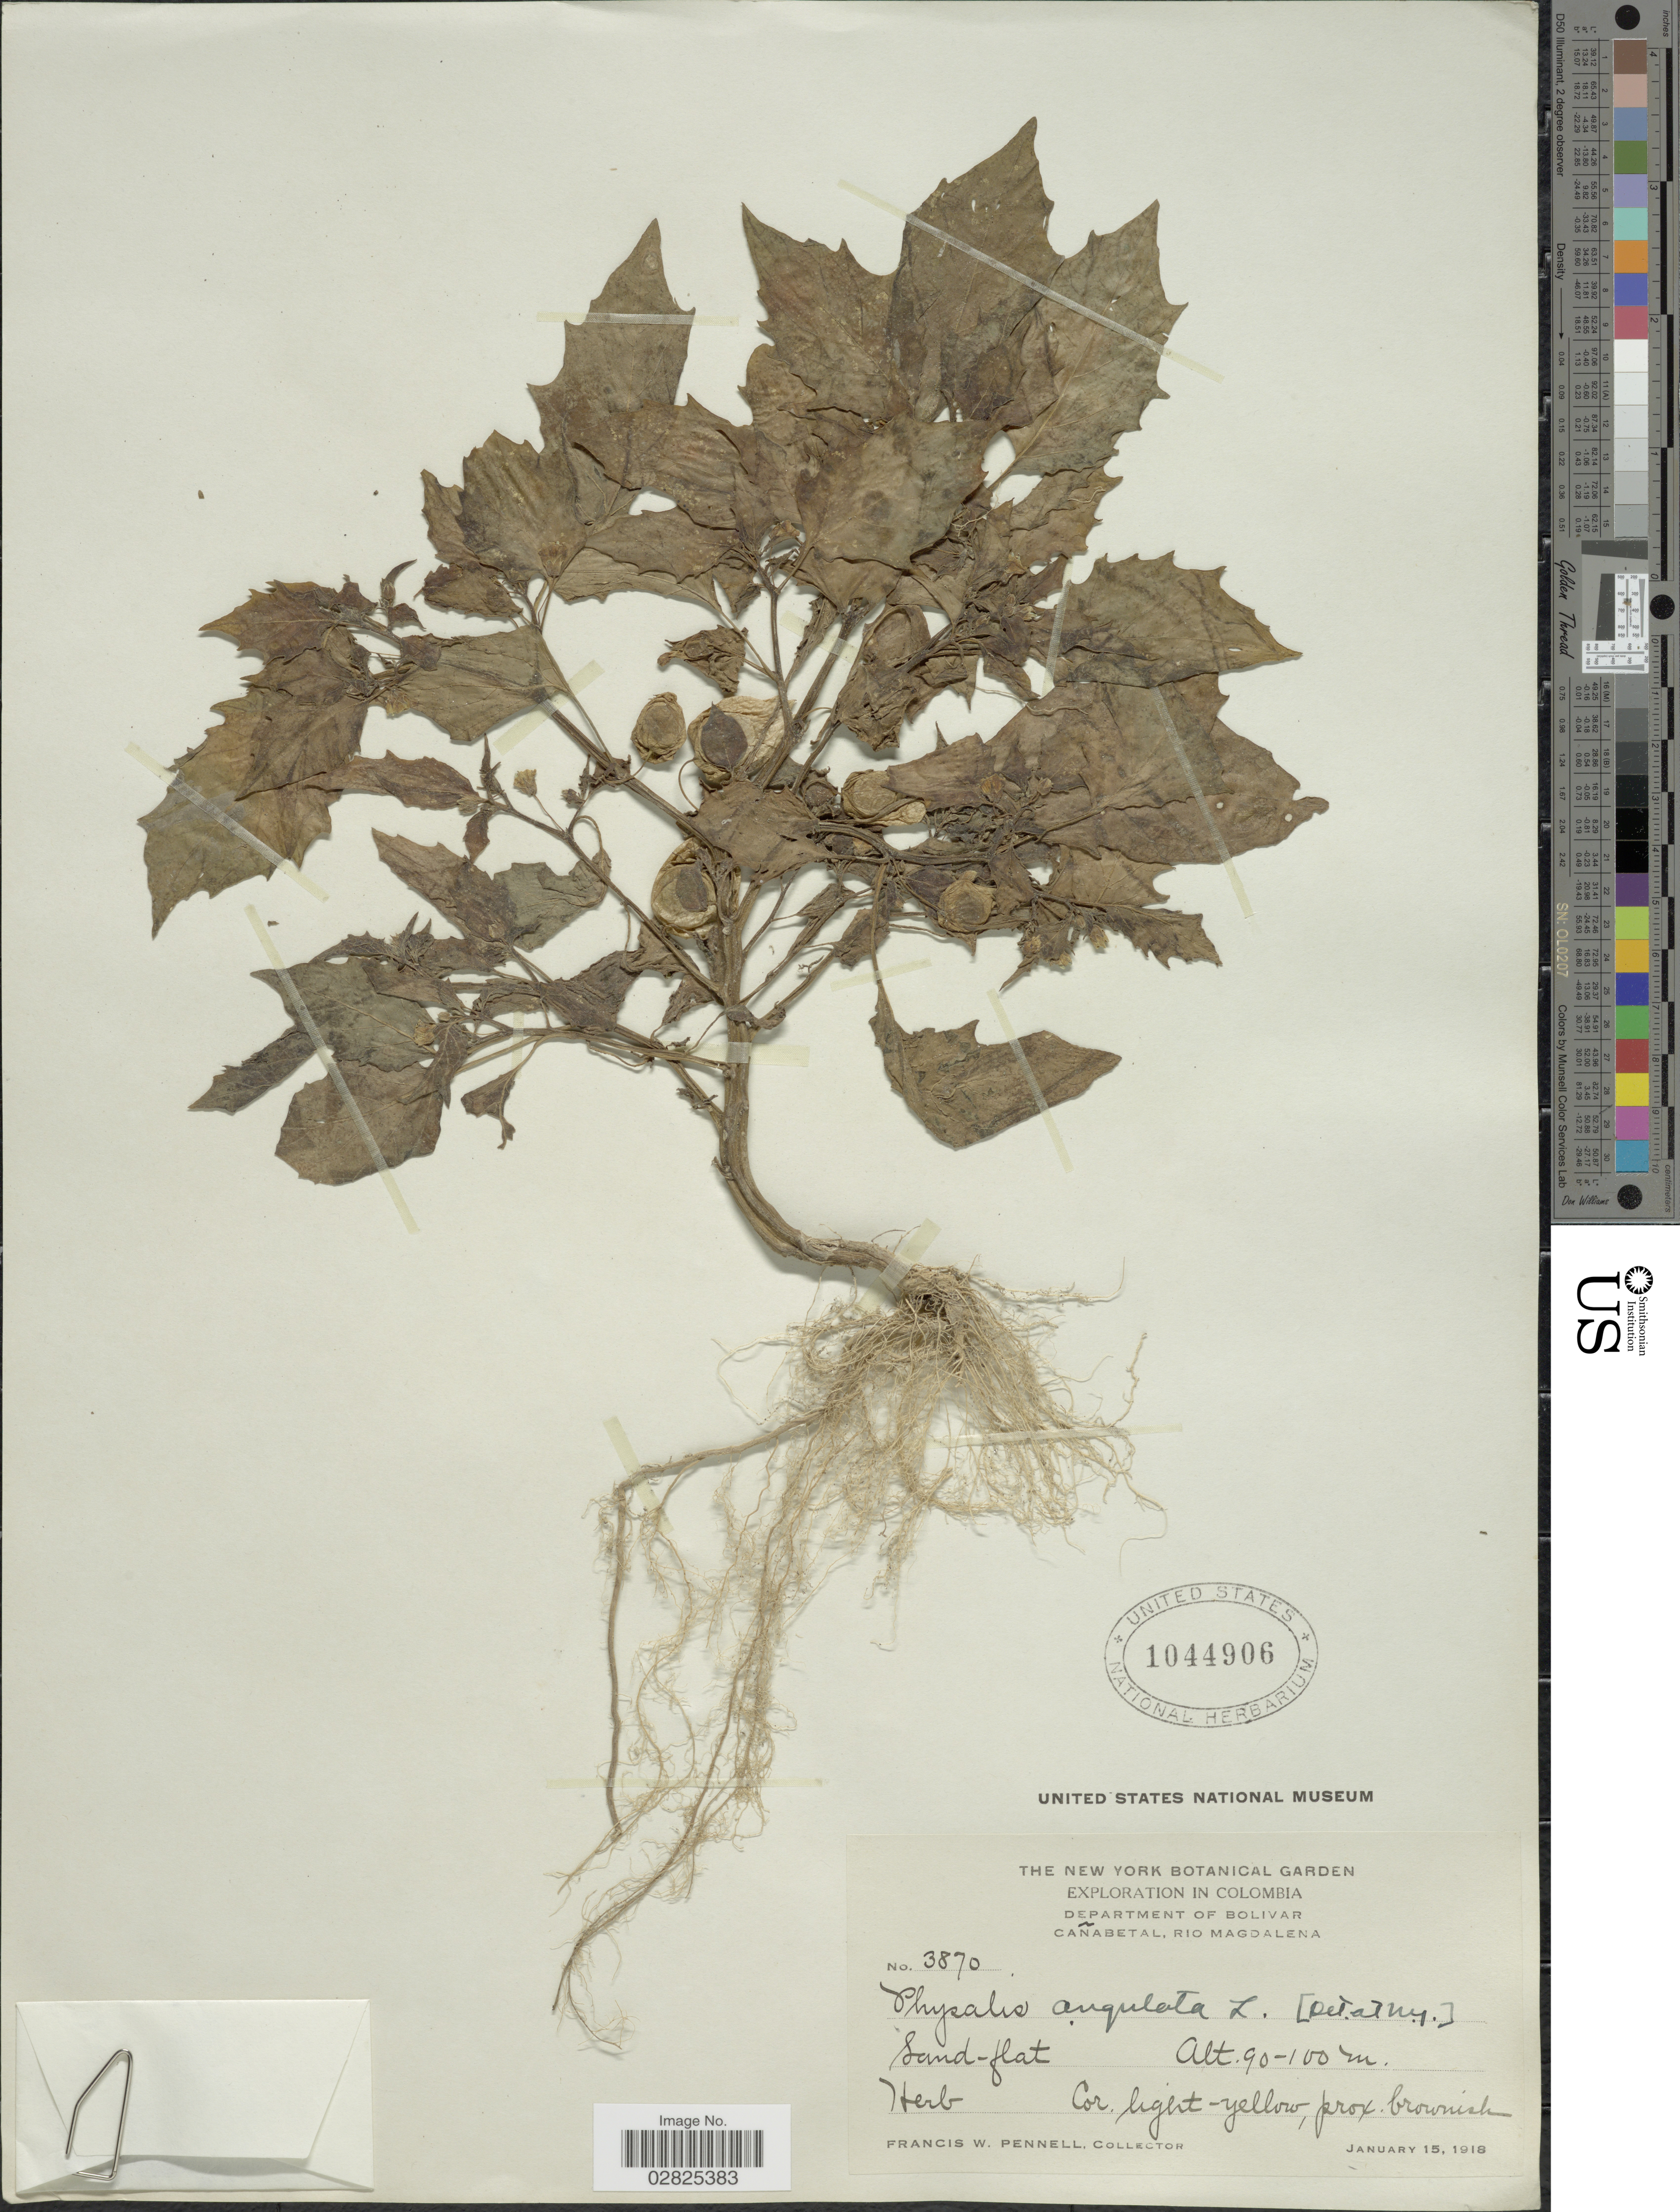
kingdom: Plantae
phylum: Tracheophyta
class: Magnoliopsida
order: Solanales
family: Solanaceae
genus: Physalis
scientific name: Physalis angulata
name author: L.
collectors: F. W. Pennell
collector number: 3870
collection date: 1918-01-15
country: Colombia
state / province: Bolívar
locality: Department of Bolivar, Cañabetal, Rio Magdalena.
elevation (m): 90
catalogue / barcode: US 1044906